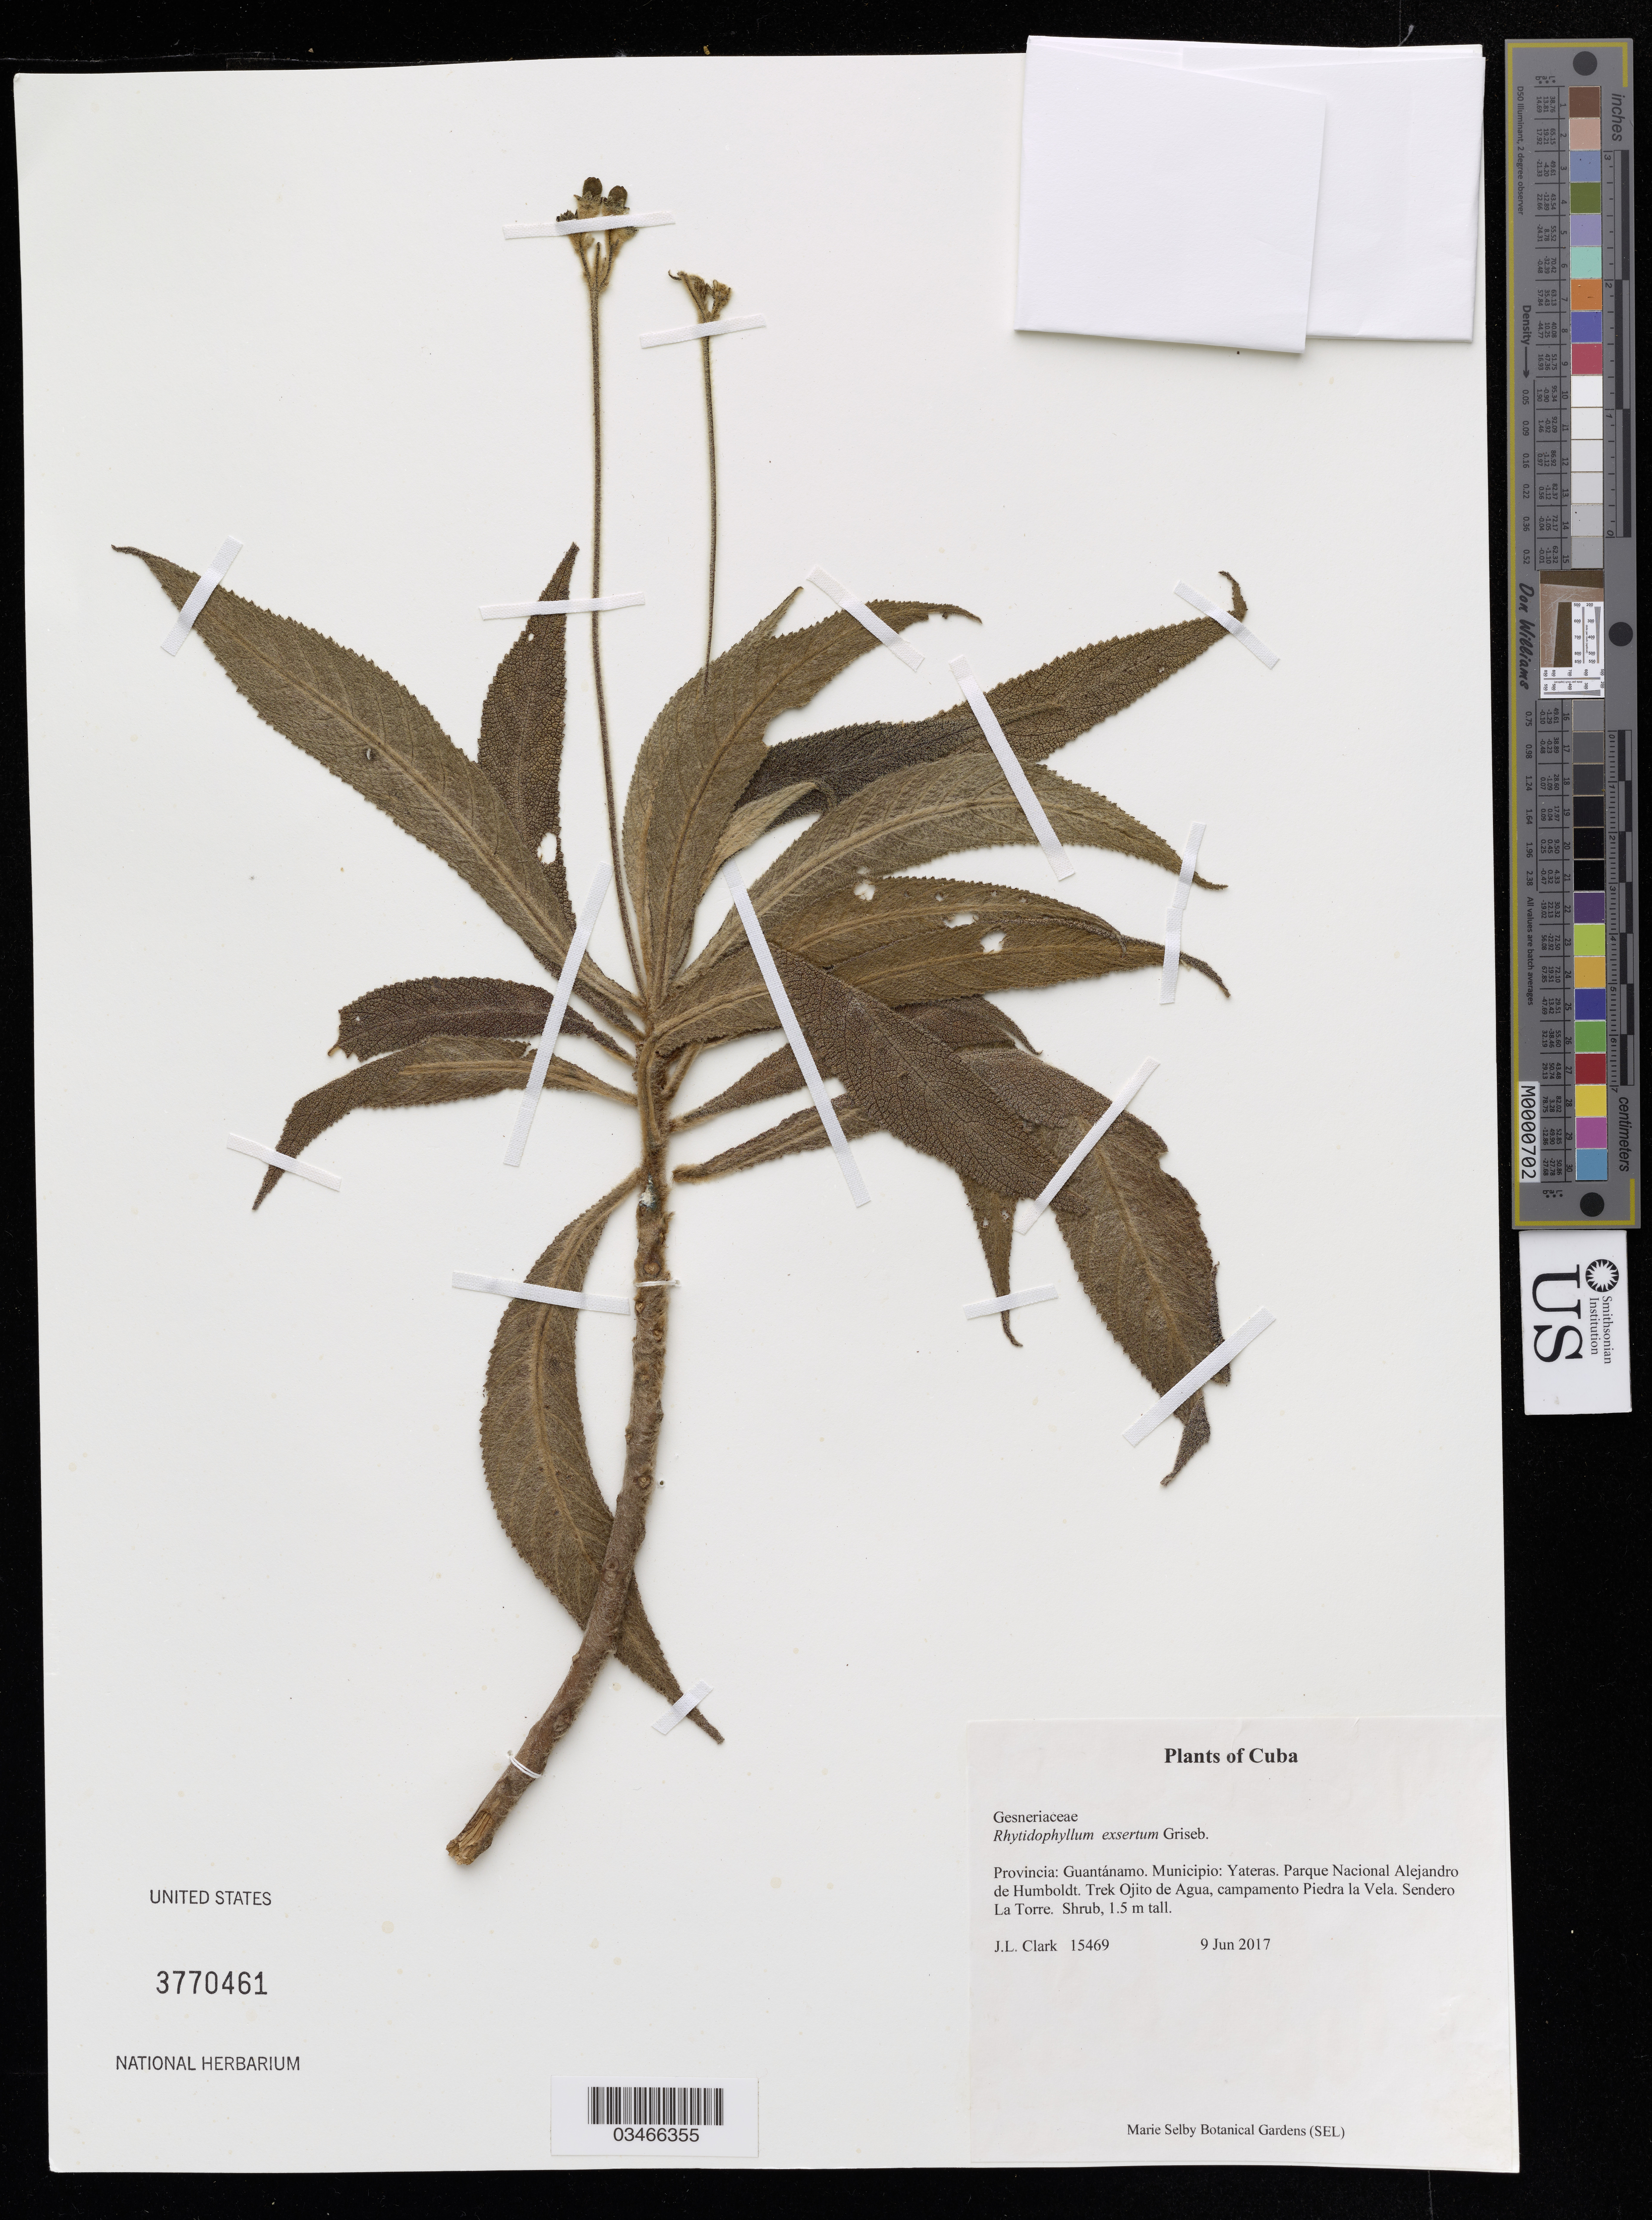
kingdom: Plantae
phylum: Tracheophyta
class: Magnoliopsida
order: Lamiales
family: Gesneriaceae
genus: Rhytidophyllum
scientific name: Rhytidophyllum exsertum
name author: Griseb.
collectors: J. Clark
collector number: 15469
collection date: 2017-06-09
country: Cuba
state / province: Guantánamo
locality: Municipio: Yateras. Parque Nacional Alejandro de Humboldt. Trek Ojito de Agua, campamento Piedra la Vela. Sendero La Torre.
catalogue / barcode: US 3770461